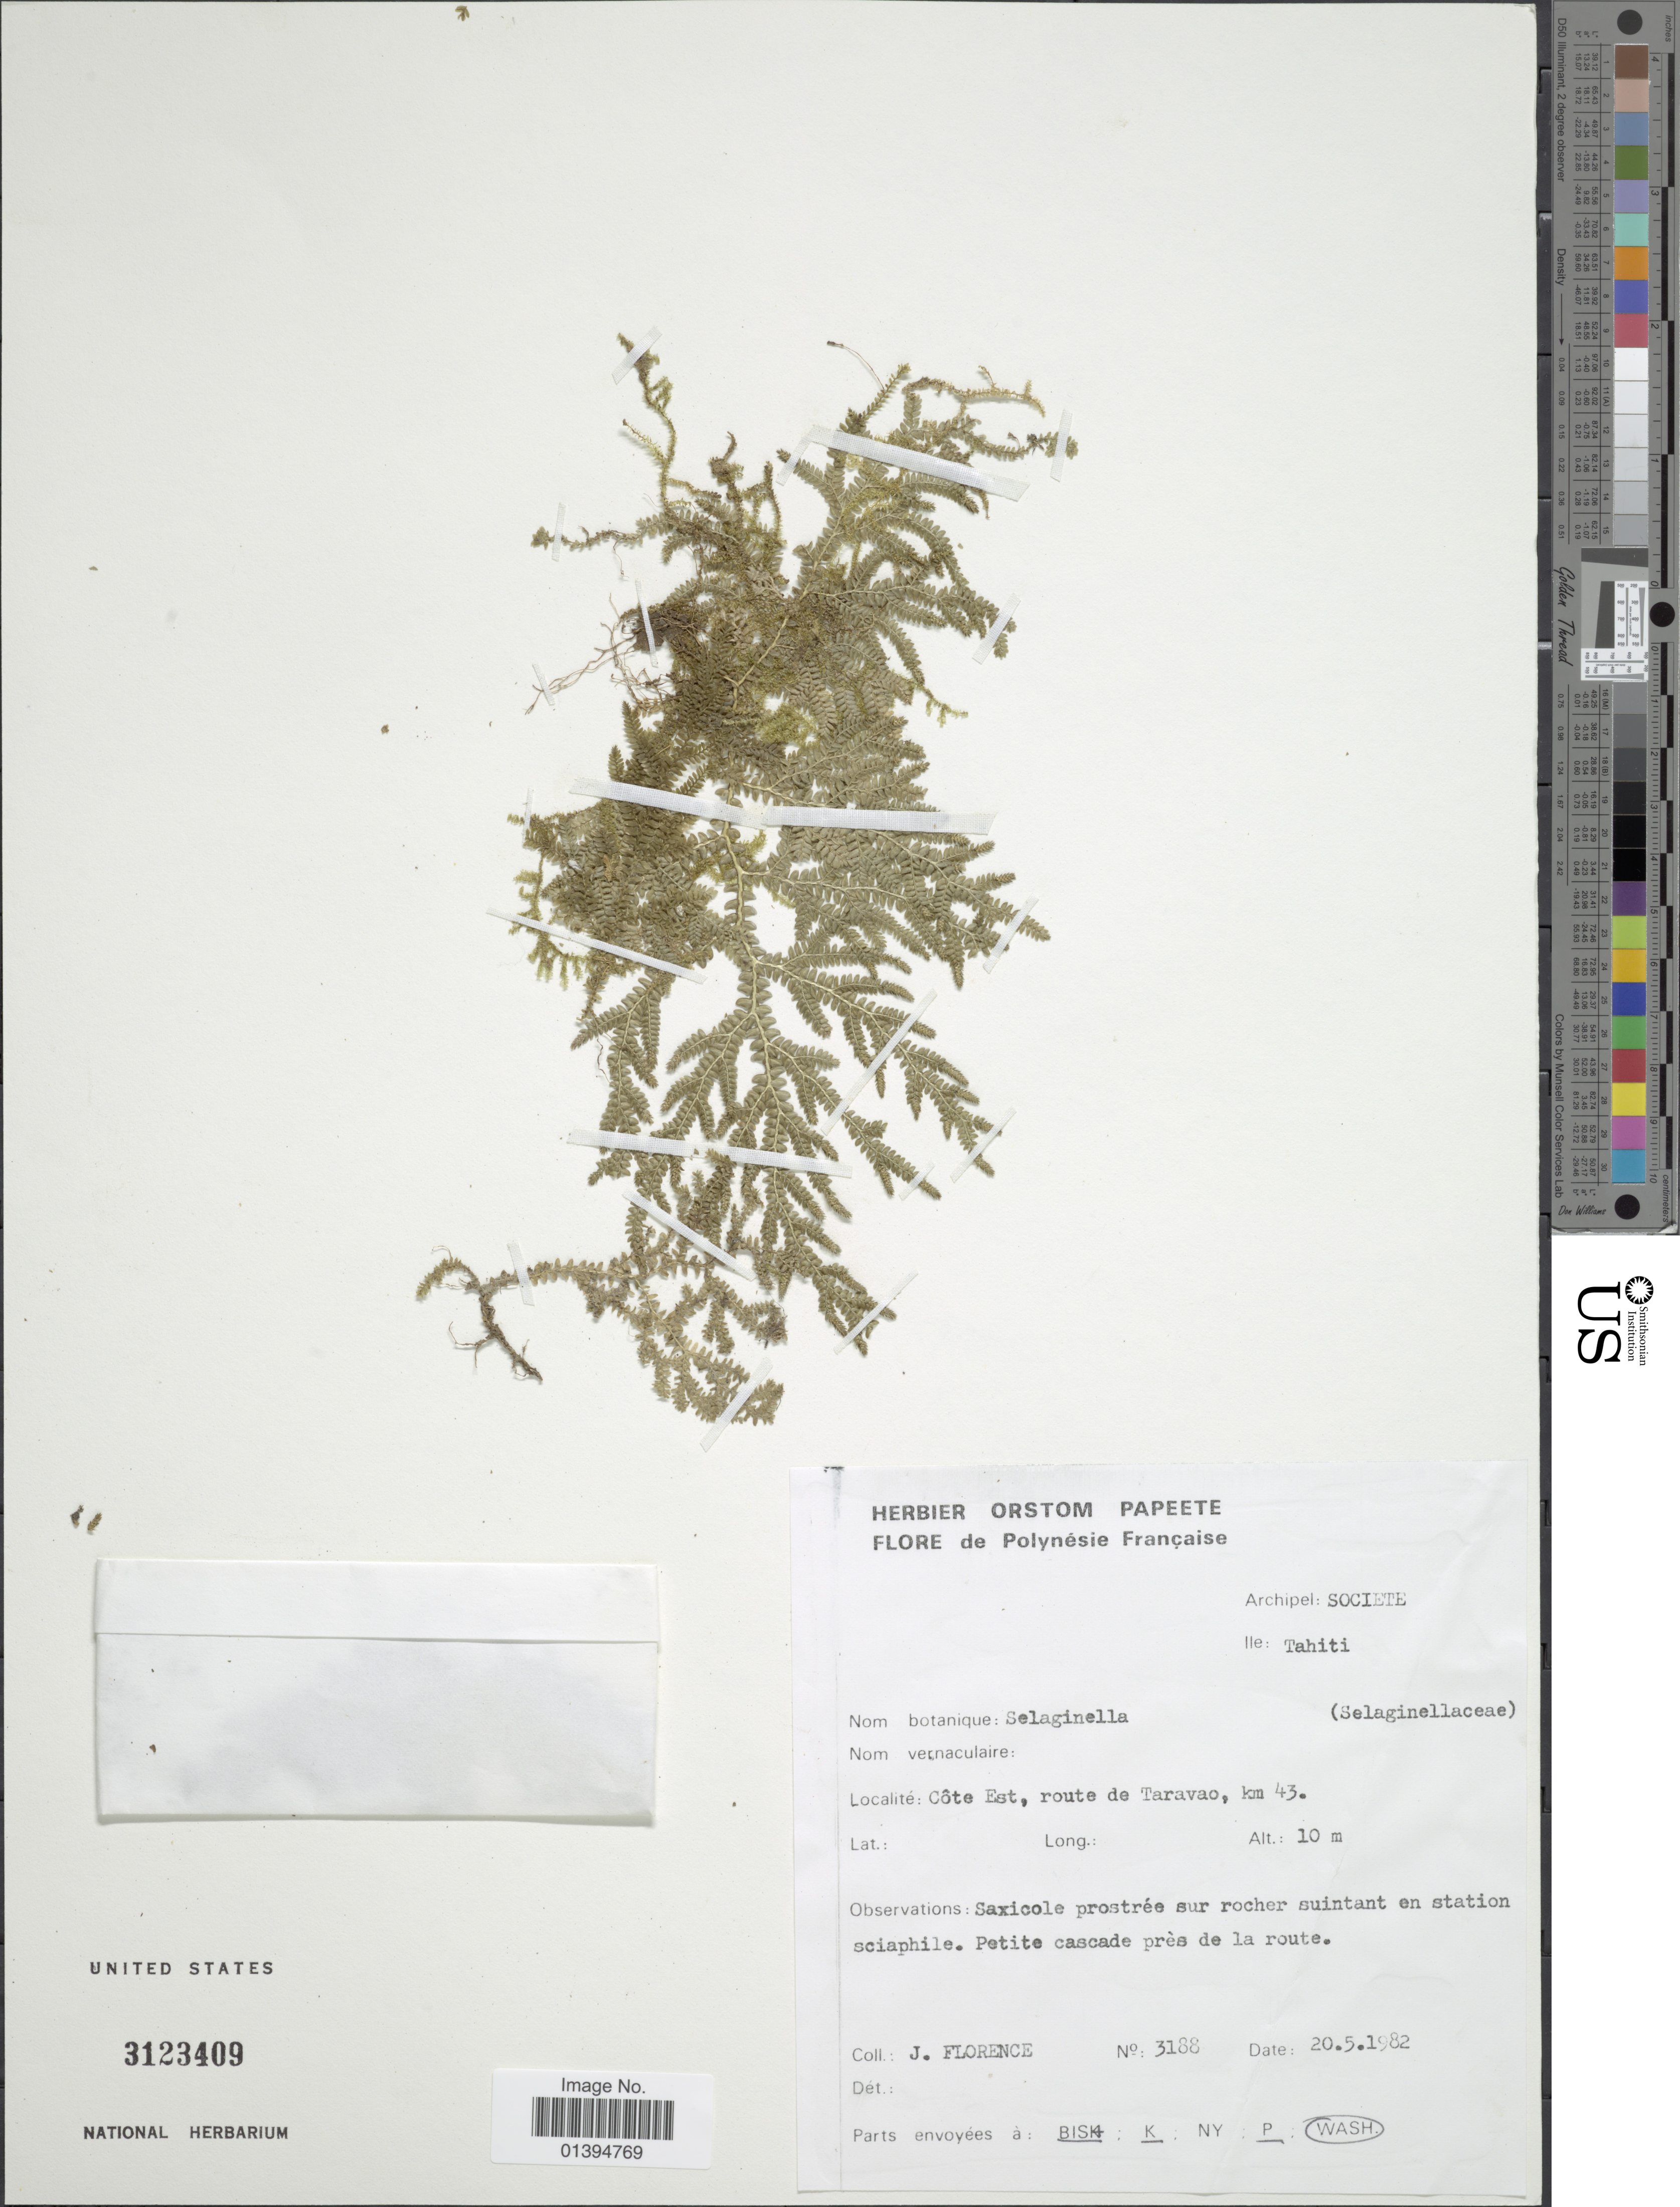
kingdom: Plantae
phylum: Tracheophyta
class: Lycopodiopsida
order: Selaginellales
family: Selaginellaceae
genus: Selaginella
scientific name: Selaginella societatis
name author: J.W. Moore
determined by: Florence, J.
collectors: J. Florence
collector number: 3188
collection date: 1982-05-20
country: French Polynesia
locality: Archipel Societe, Ile Tahiti, Cote Est, route de Taravao, km 43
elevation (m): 10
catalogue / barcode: US 3123409